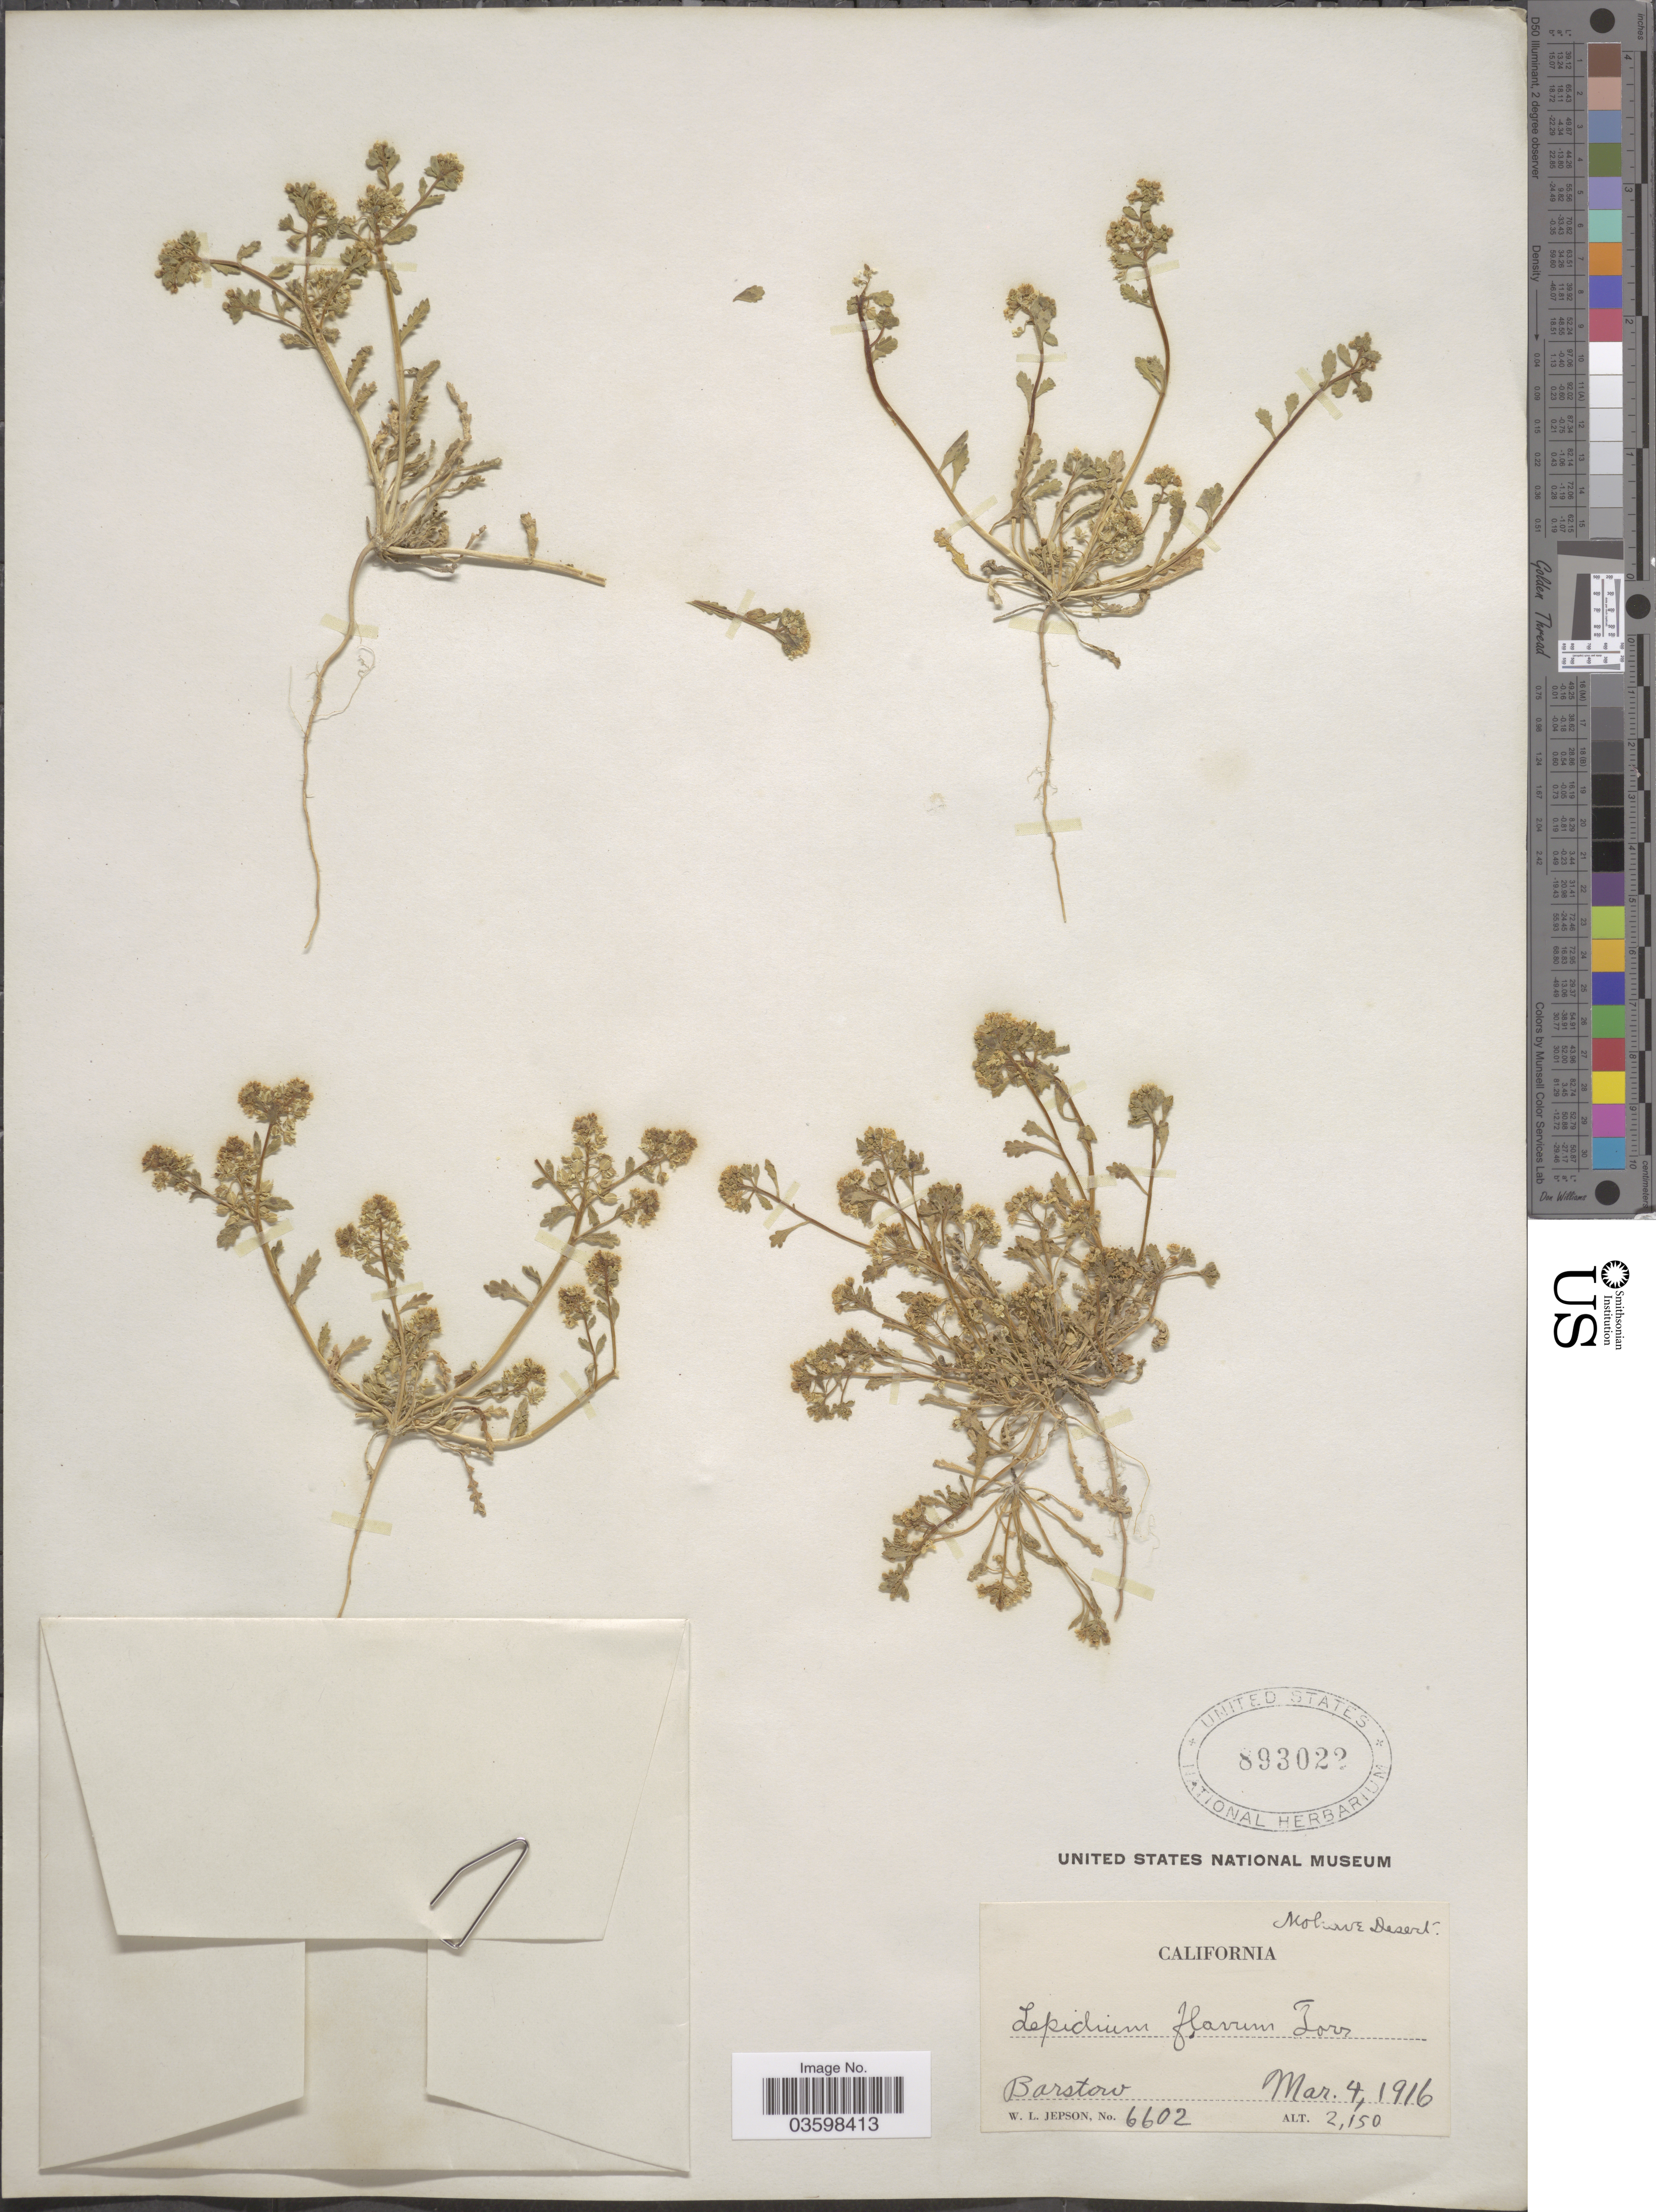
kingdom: Plantae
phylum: Tracheophyta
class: Magnoliopsida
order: Brassicales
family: Brassicaceae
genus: Lepidium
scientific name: Lepidium flavum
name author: Torr.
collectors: W. L. Jepson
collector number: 6602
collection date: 1916-03-04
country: United States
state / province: California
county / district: Kern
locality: Mohave Desert. Barstow.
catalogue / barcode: US 893022